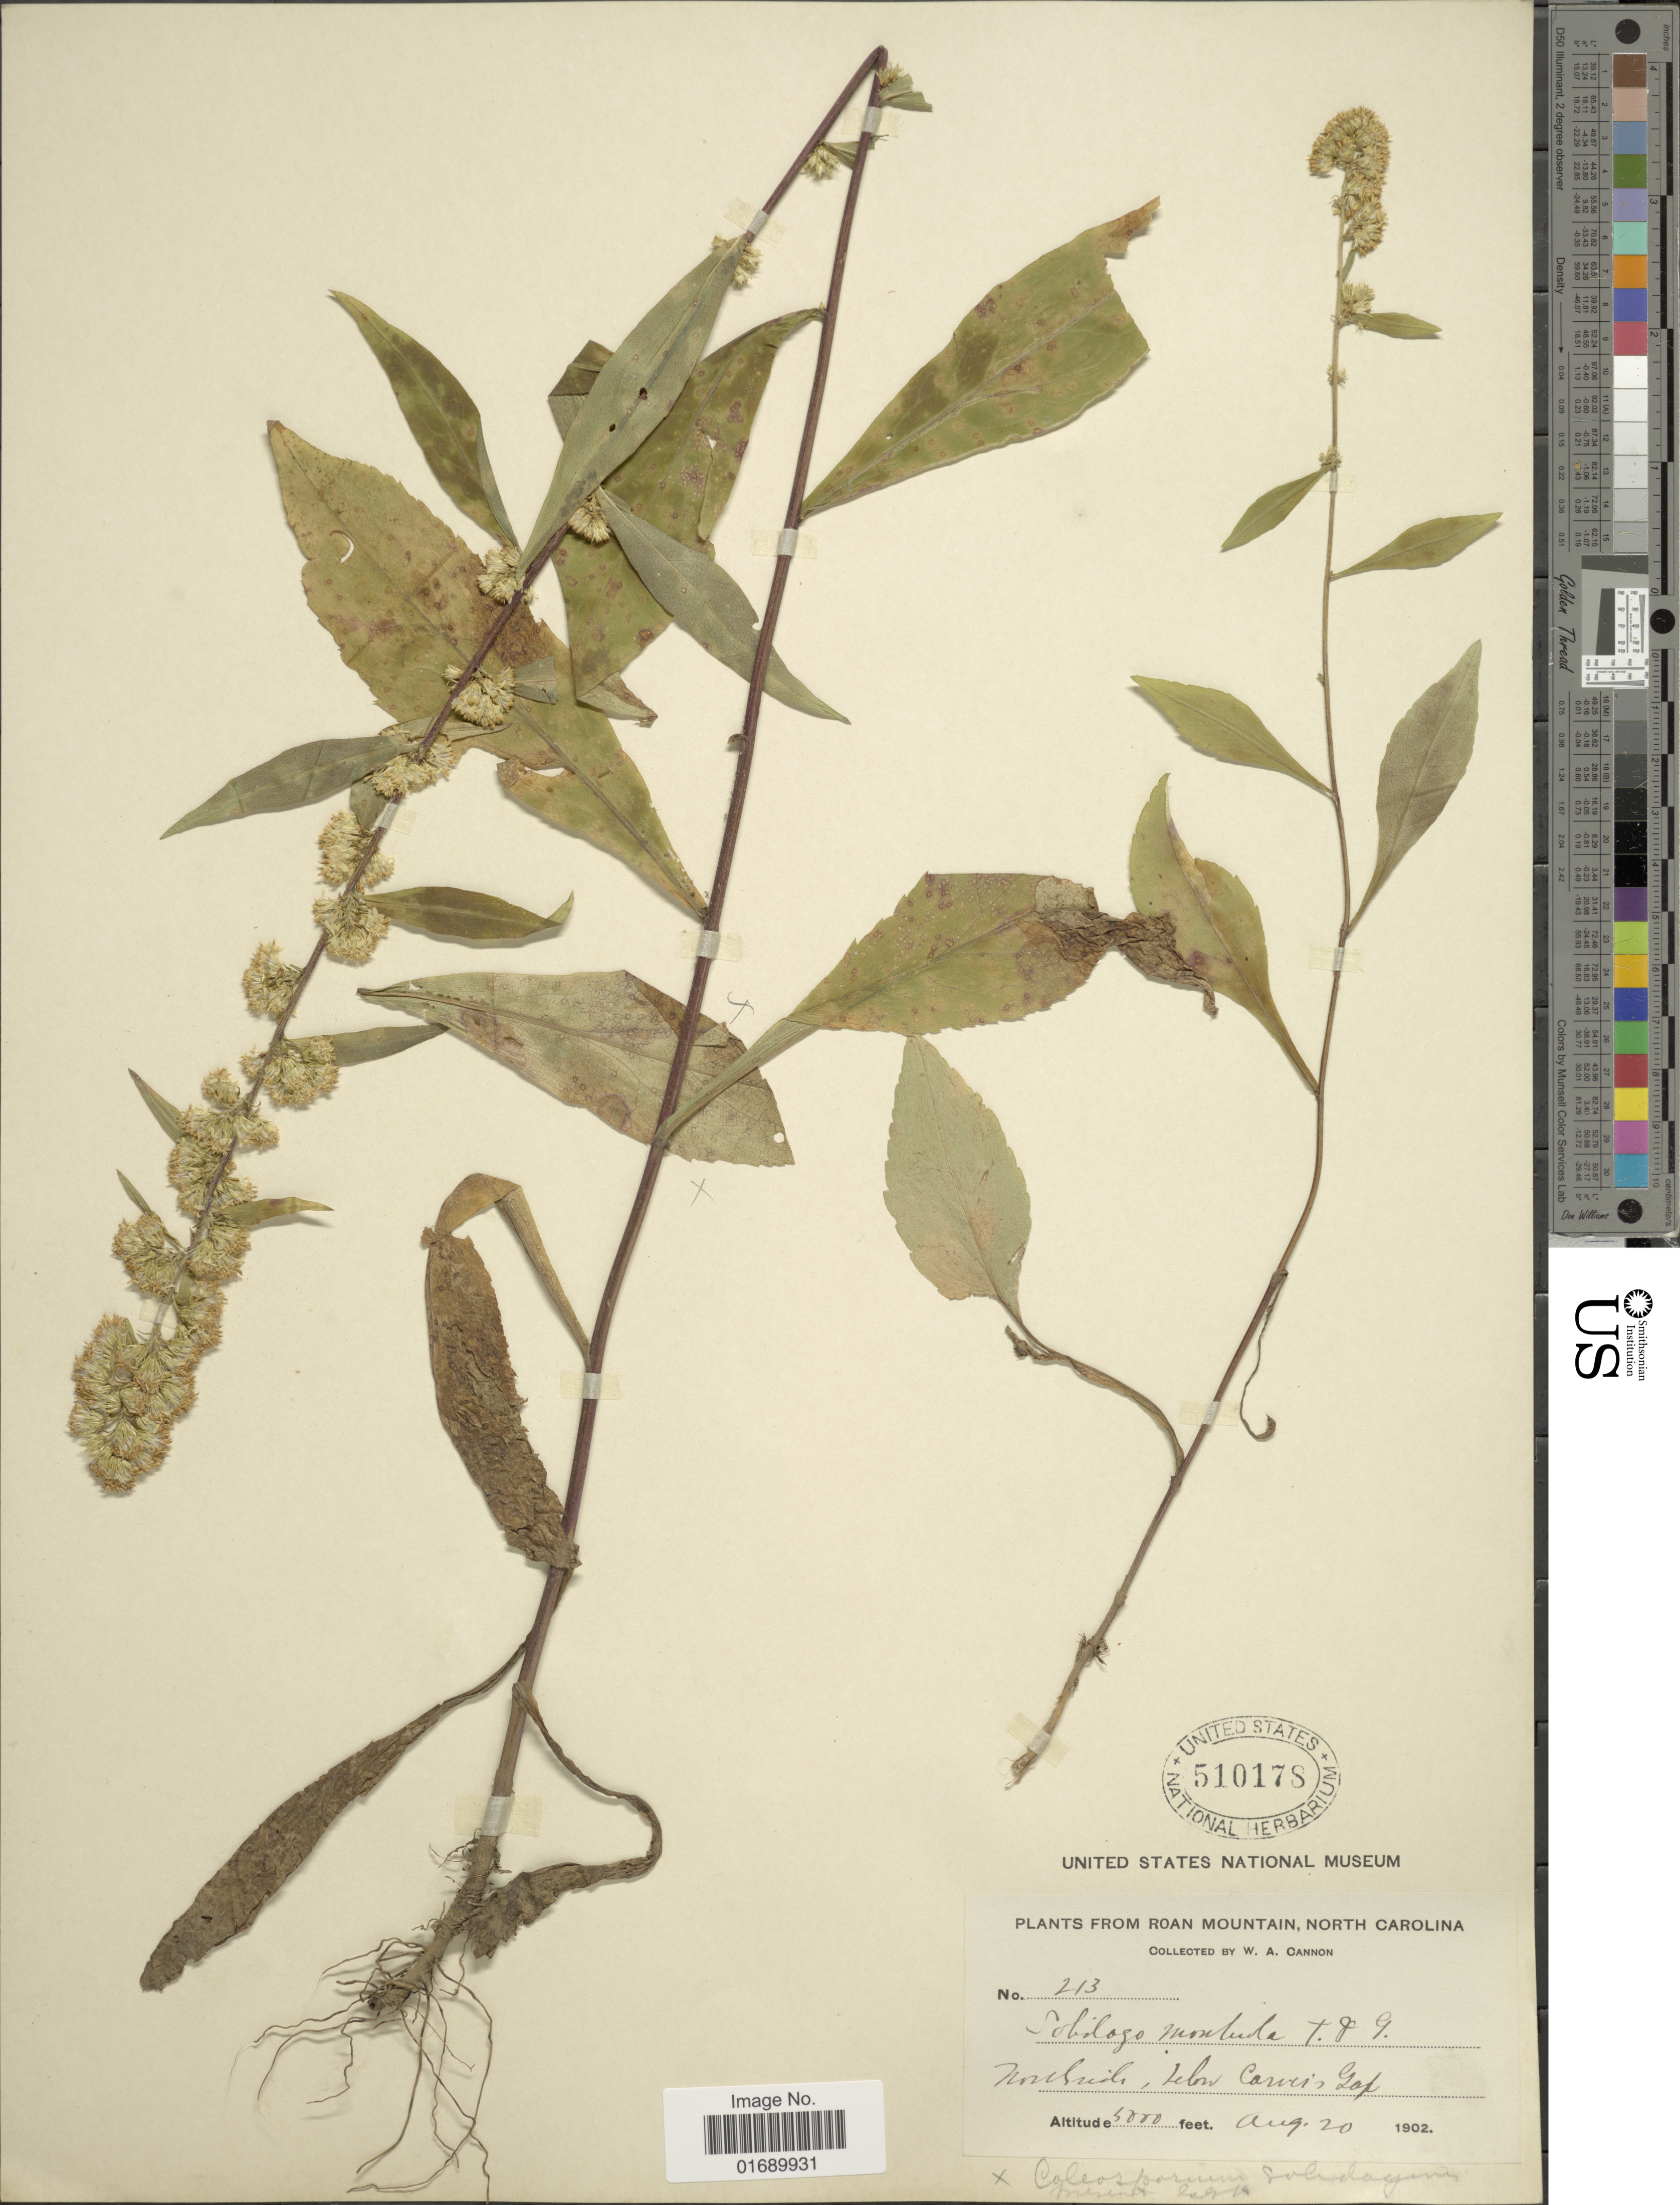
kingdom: Plantae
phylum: Tracheophyta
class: Magnoliopsida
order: Asterales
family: Asteraceae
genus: Solidago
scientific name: Solidago roanensis var. monticola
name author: (Torr. & A. Gray) Fernald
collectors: W. Cannon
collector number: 213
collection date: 1902-08-20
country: United States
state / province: North Carolina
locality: Roan Mountain, North sde, below Carweis Gap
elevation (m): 1524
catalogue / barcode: US 510178